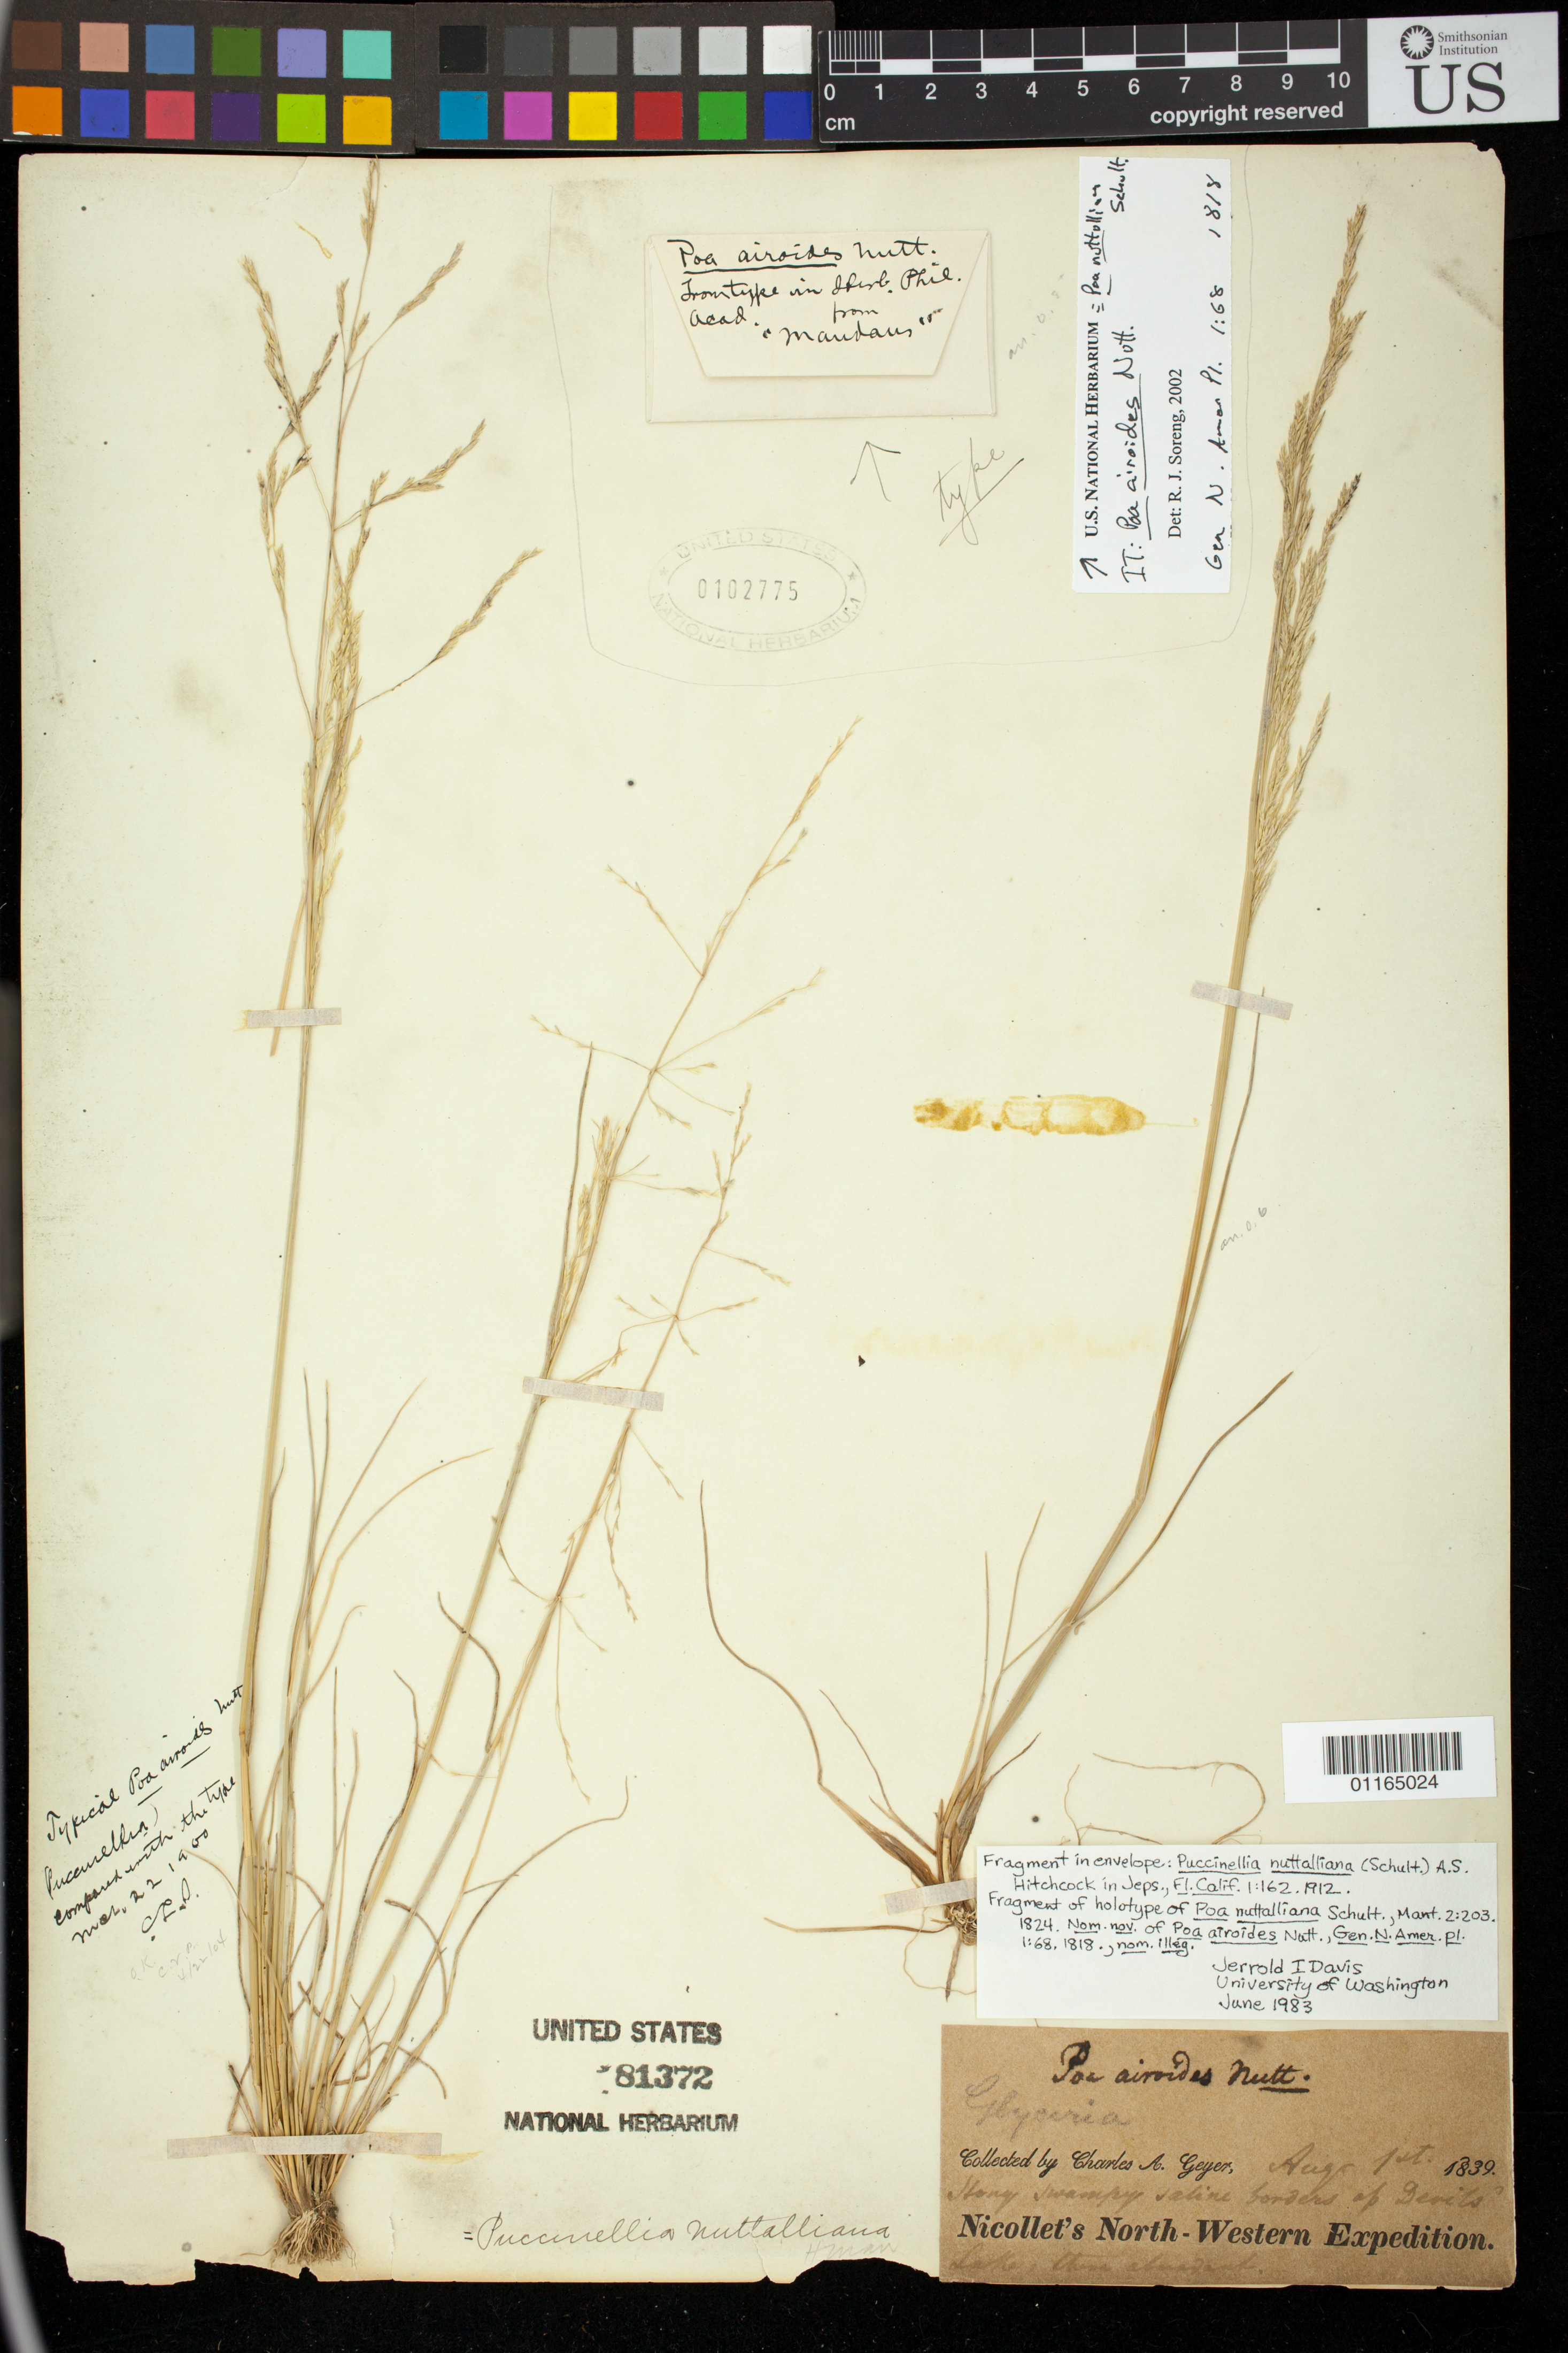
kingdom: Plantae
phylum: Tracheophyta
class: Liliopsida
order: Poales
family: Poaceae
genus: Poa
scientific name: Poa airoides Nutt., nom. illeg.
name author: Nutt.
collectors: C. A. Geyer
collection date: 1839-08-01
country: United States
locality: Along swampy saline borders of Devil's Lake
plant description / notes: Non-type specimen, mounted on same sheet with (fragmentary) type material of Poa airoides Nutt. and filed in the type herbarium under that name.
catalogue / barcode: US 81372-2